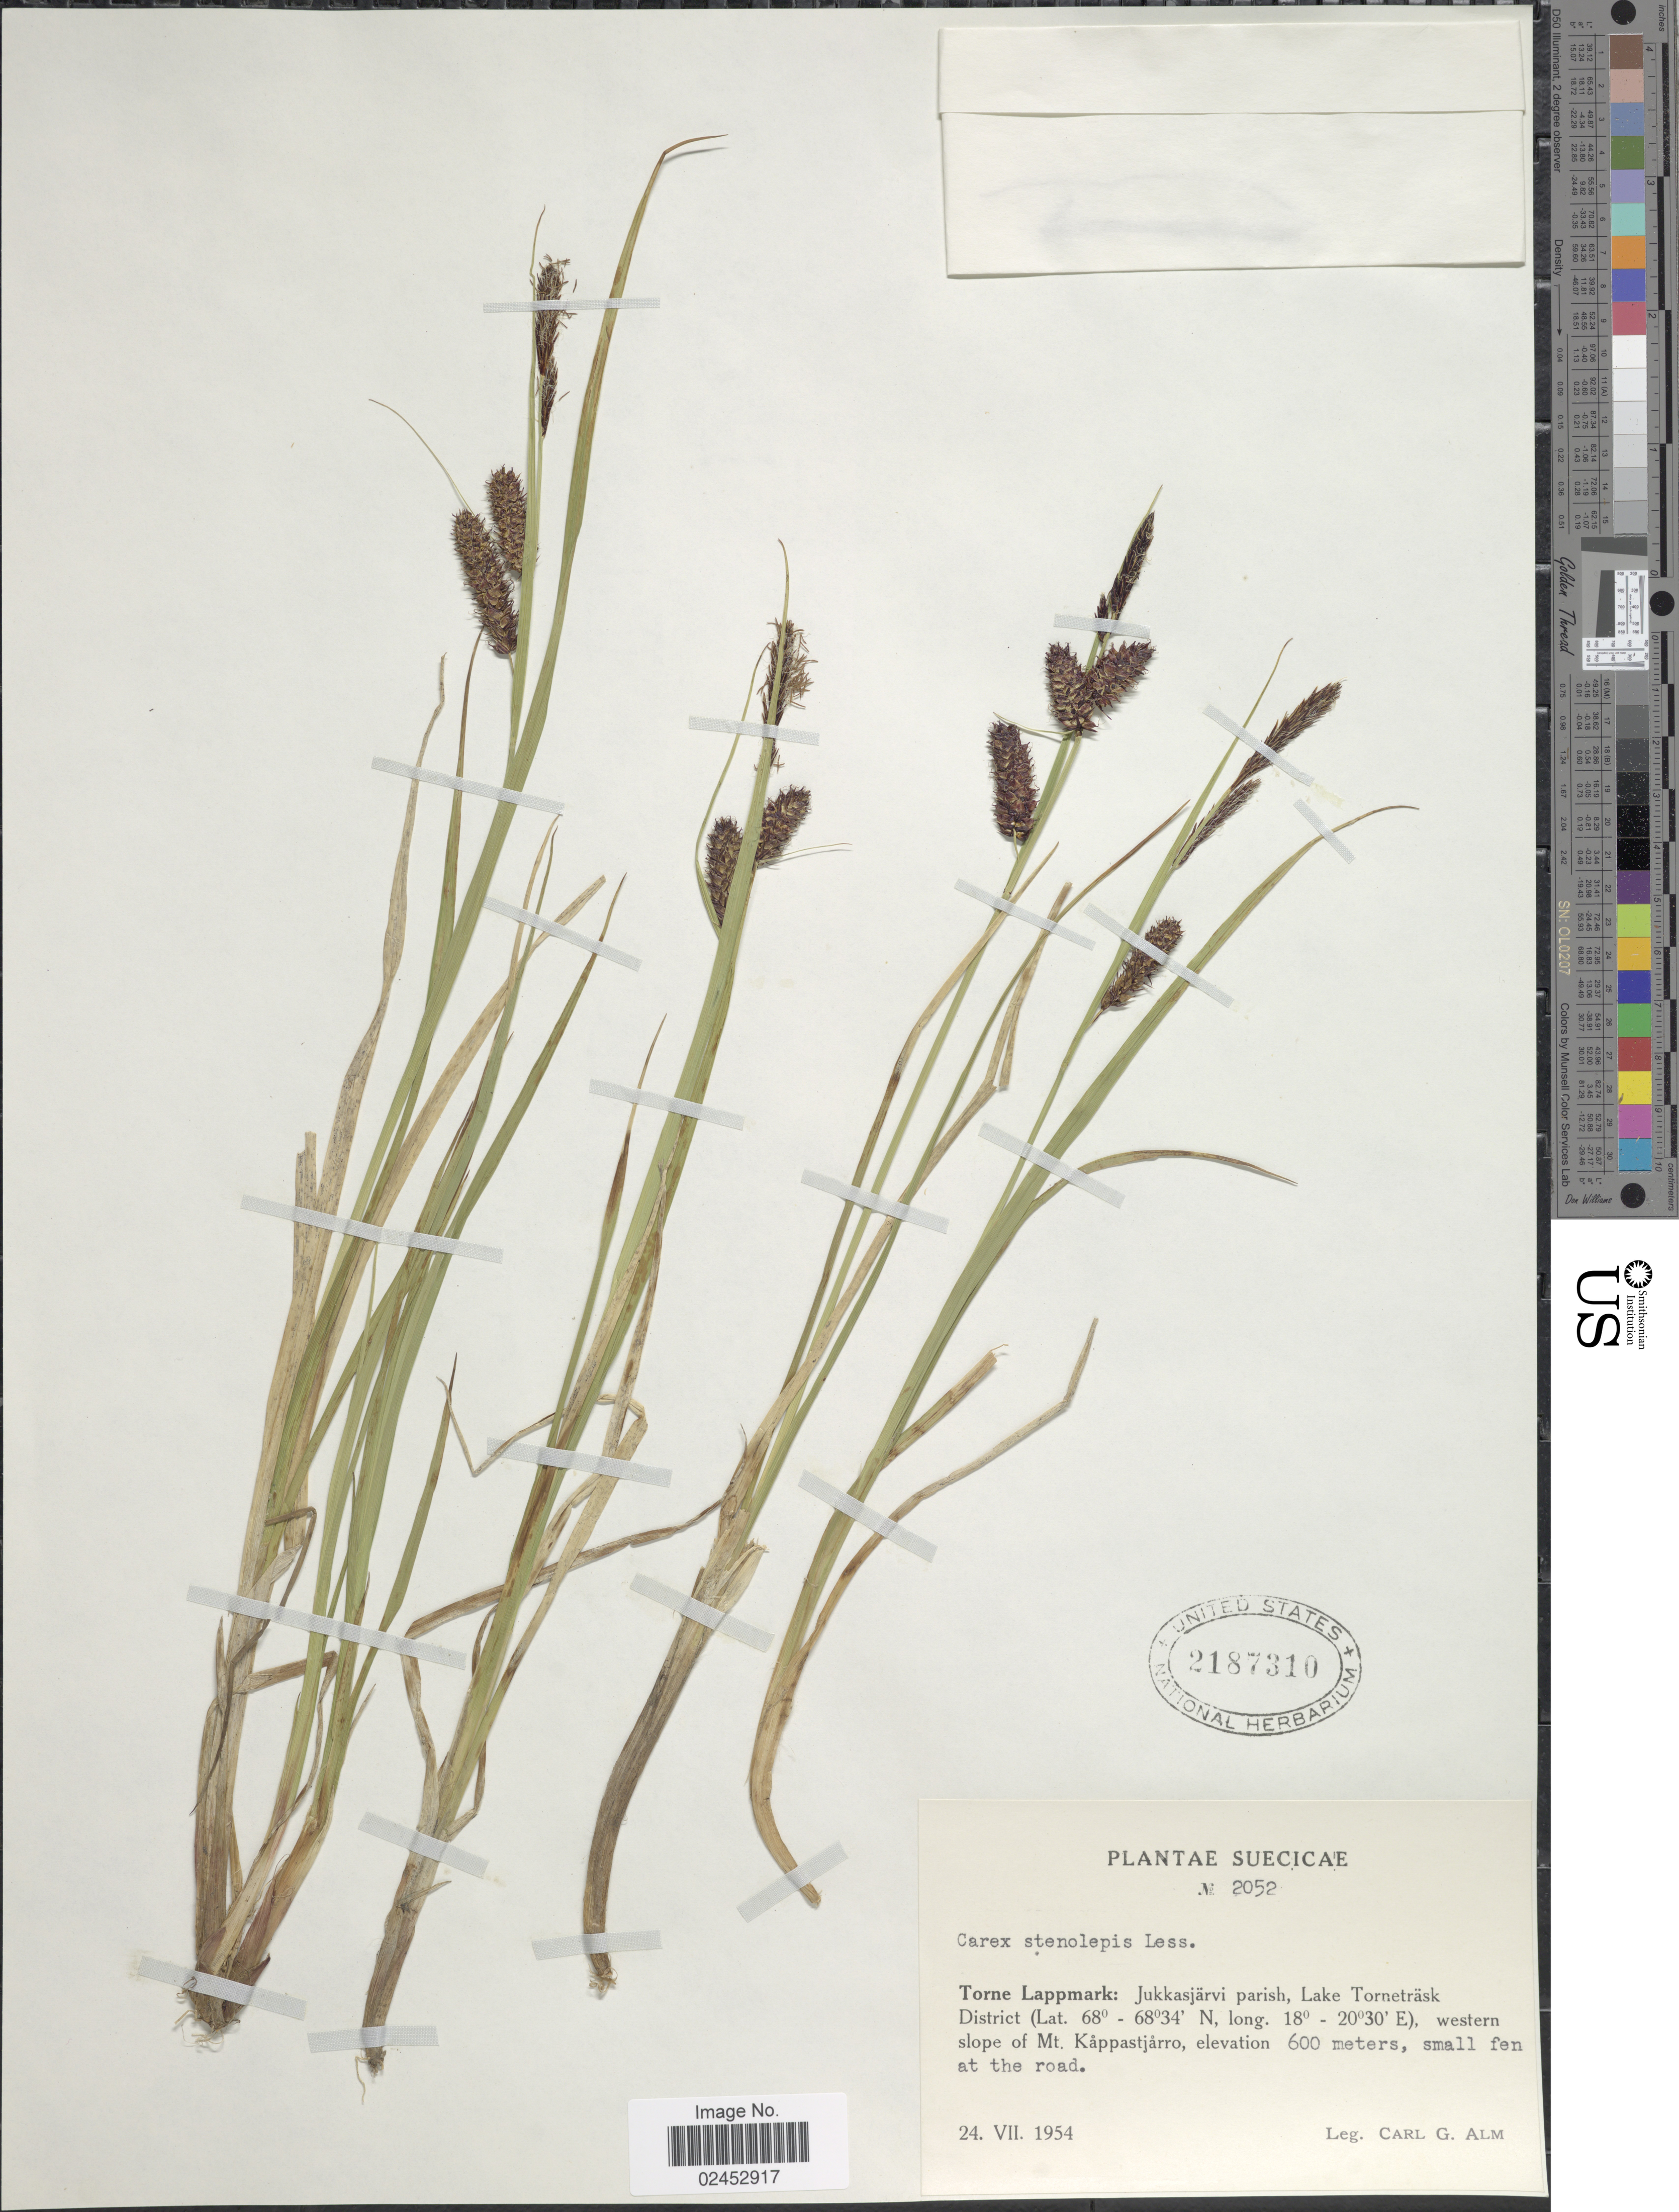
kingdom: Plantae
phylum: Tracheophyta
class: Liliopsida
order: Poales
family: Cyperaceae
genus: Carex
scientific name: Carex rostrata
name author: Stokes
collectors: C. G. Alm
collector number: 2052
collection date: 1954-07-24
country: Sweden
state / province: Norrbotten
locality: Suecicae, Torne Lappmark: Jukkasjarvi parish, Lake Tornetrask District, western slope of Mt. Kappastjarro, small fen at the road.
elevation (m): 600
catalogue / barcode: US 2187310